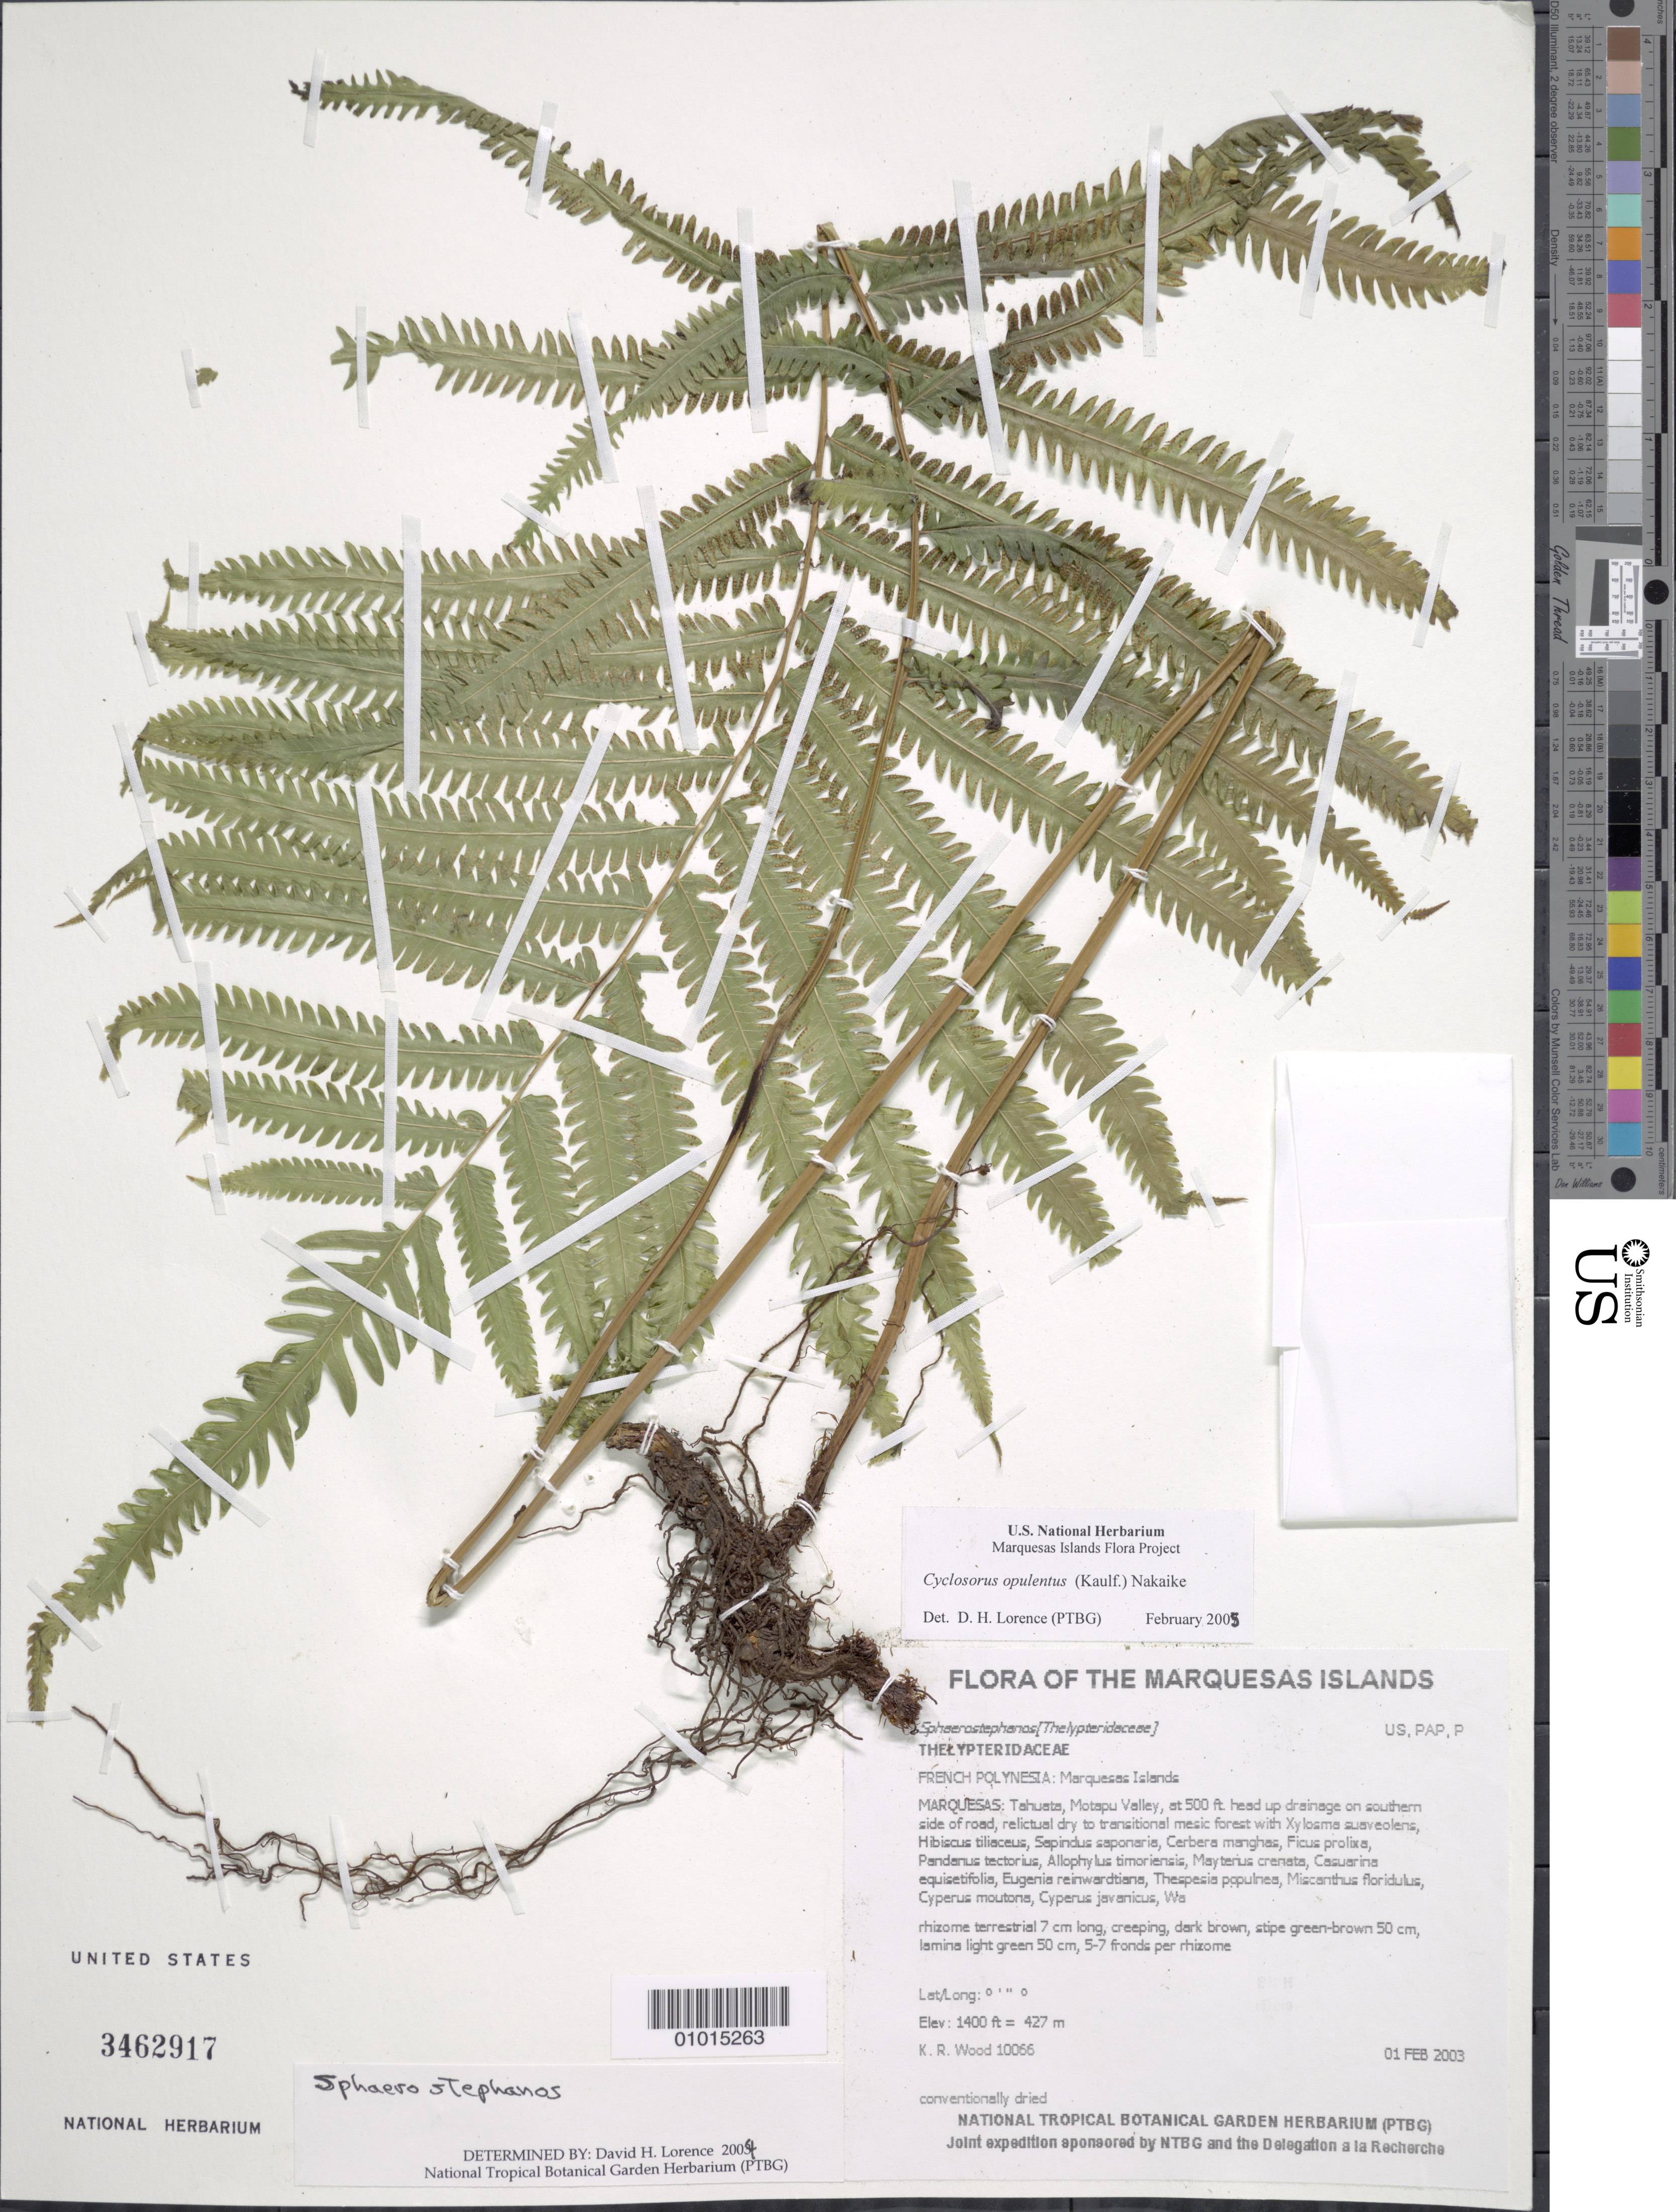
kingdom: Plantae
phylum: Tracheophyta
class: Polypodiopsida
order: Polypodiales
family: Thelypteridaceae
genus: Amphineuron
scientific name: Amphineuron opulentum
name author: (Kaulf.) Holttum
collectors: K. R. Wood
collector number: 10066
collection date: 2003-02-01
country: French Polynesia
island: Tahuata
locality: Motapu Valley, at 500 ft. head up drainage on southern side of road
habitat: Relictual dry to transitional mesic forest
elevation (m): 427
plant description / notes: = Amphineuron opulentum(Kaulf.) Holtt.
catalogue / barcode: US 3462917